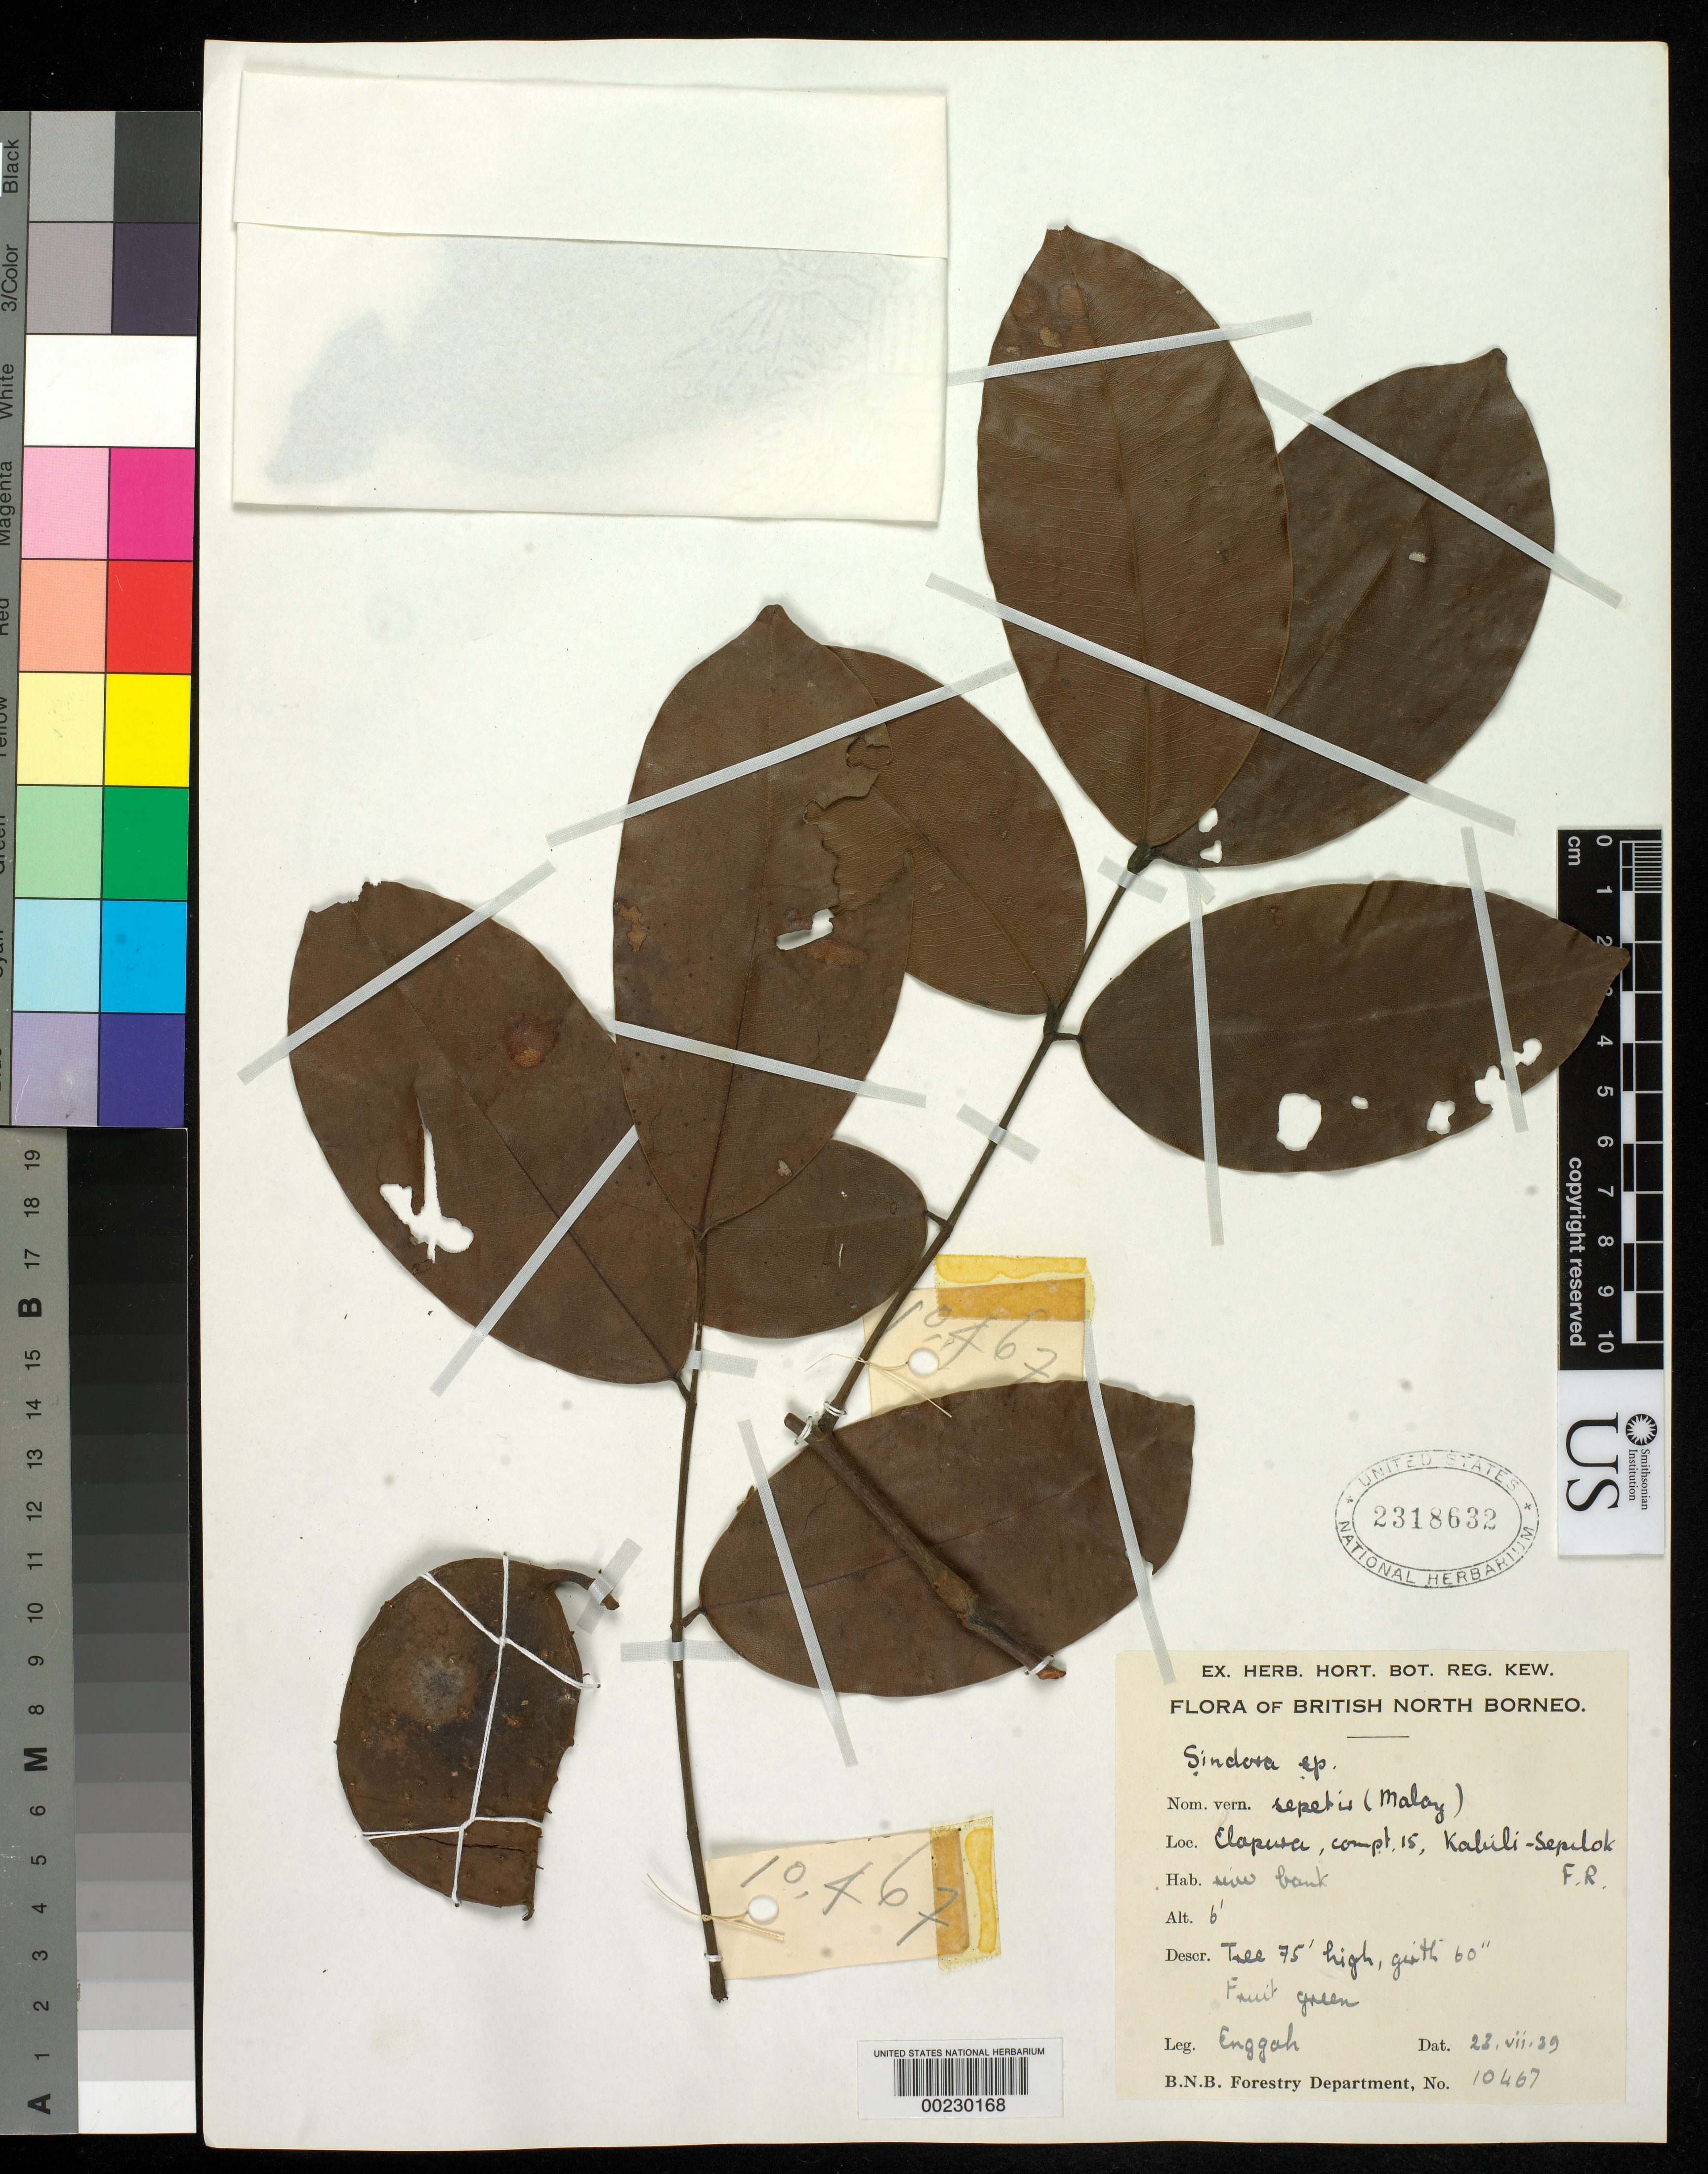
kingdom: Plantae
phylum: Tracheophyta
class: Magnoliopsida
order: Fabales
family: Fabaceae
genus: Sindora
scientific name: Sindora sp.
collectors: -. Enggoh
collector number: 10467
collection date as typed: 22 Jul 1939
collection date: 1939-07-22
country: Malaysia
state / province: Sabah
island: Borneo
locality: Elopura, compt. 15, kabili-sepilok forest reserve.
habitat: River bank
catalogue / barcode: US 2318632